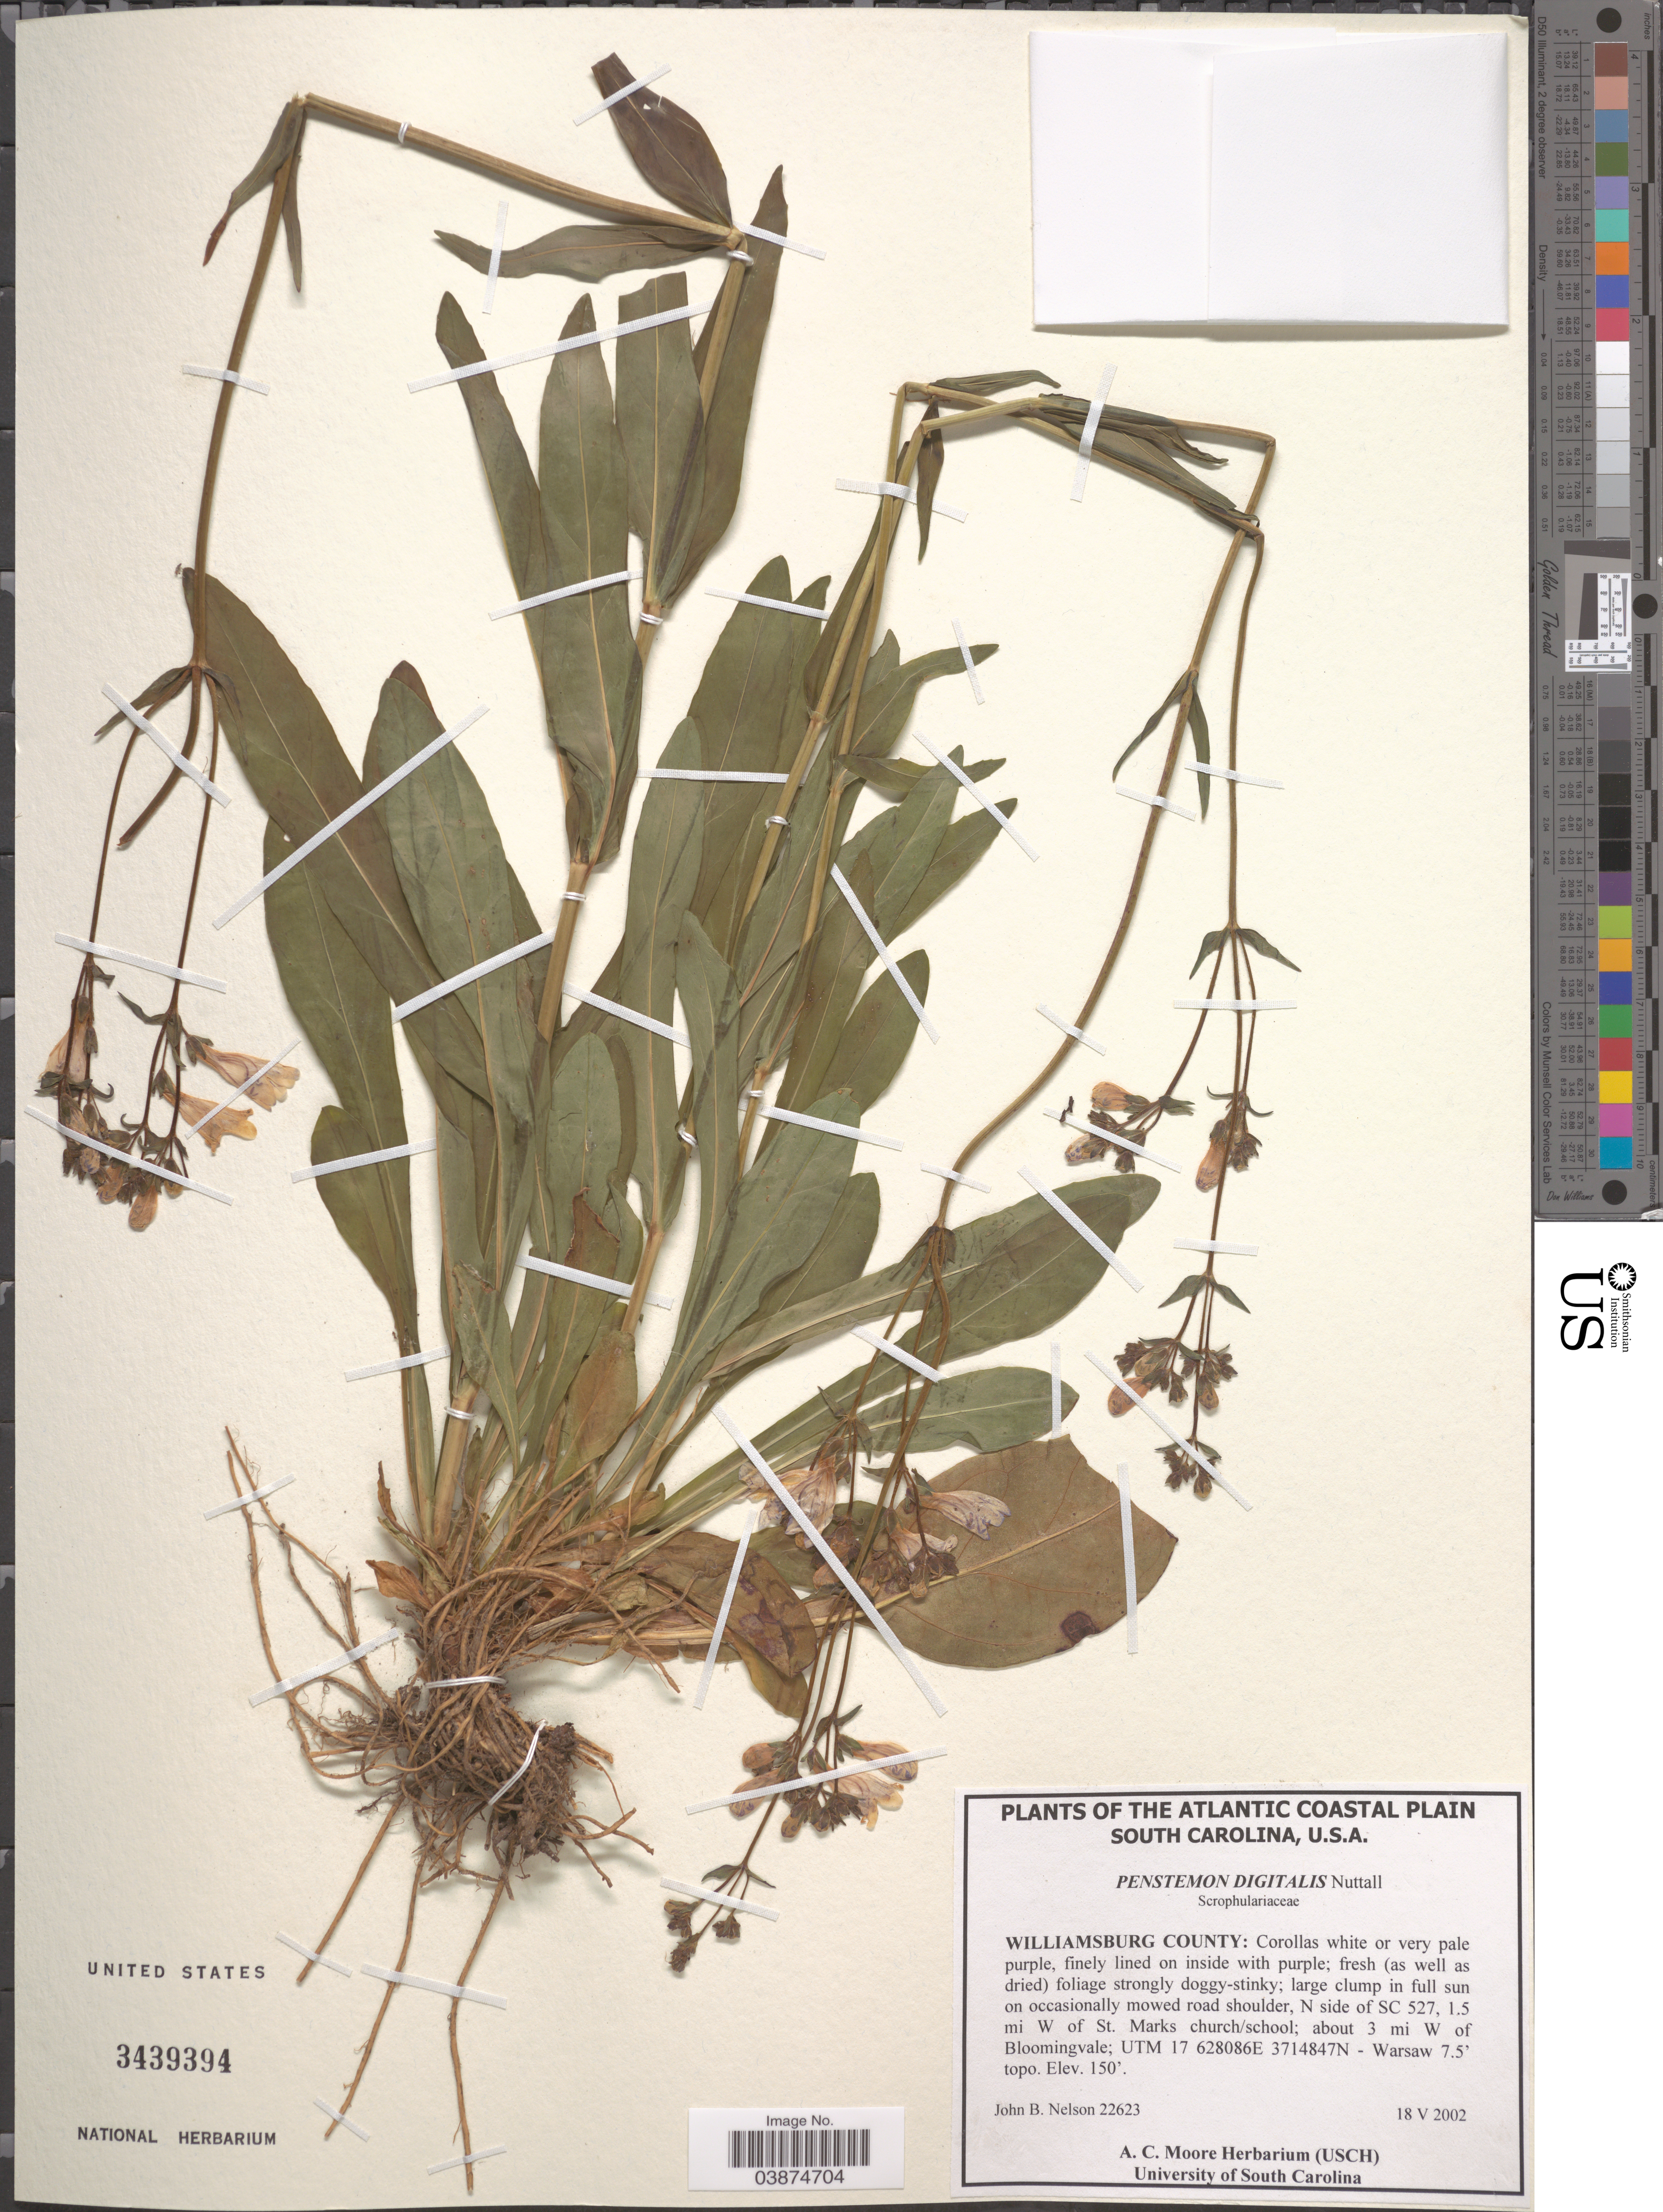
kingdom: Plantae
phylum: Tracheophyta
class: Magnoliopsida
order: Lamiales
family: Plantaginaceae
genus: Penstemon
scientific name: Penstemon digitalis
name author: Nutt. ex Sims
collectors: J. B. Nelson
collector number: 22623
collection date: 2002-05-18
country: United States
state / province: South Carolina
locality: Atlantic Coastal Plain. Williamsburg County: N side of SC 527, 1.5 mi W of St. Marks church/school; about 3 mi W of Bloomingvale; UTM 17. Warsaw 7.5' topo.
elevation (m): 46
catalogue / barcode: US 3439394